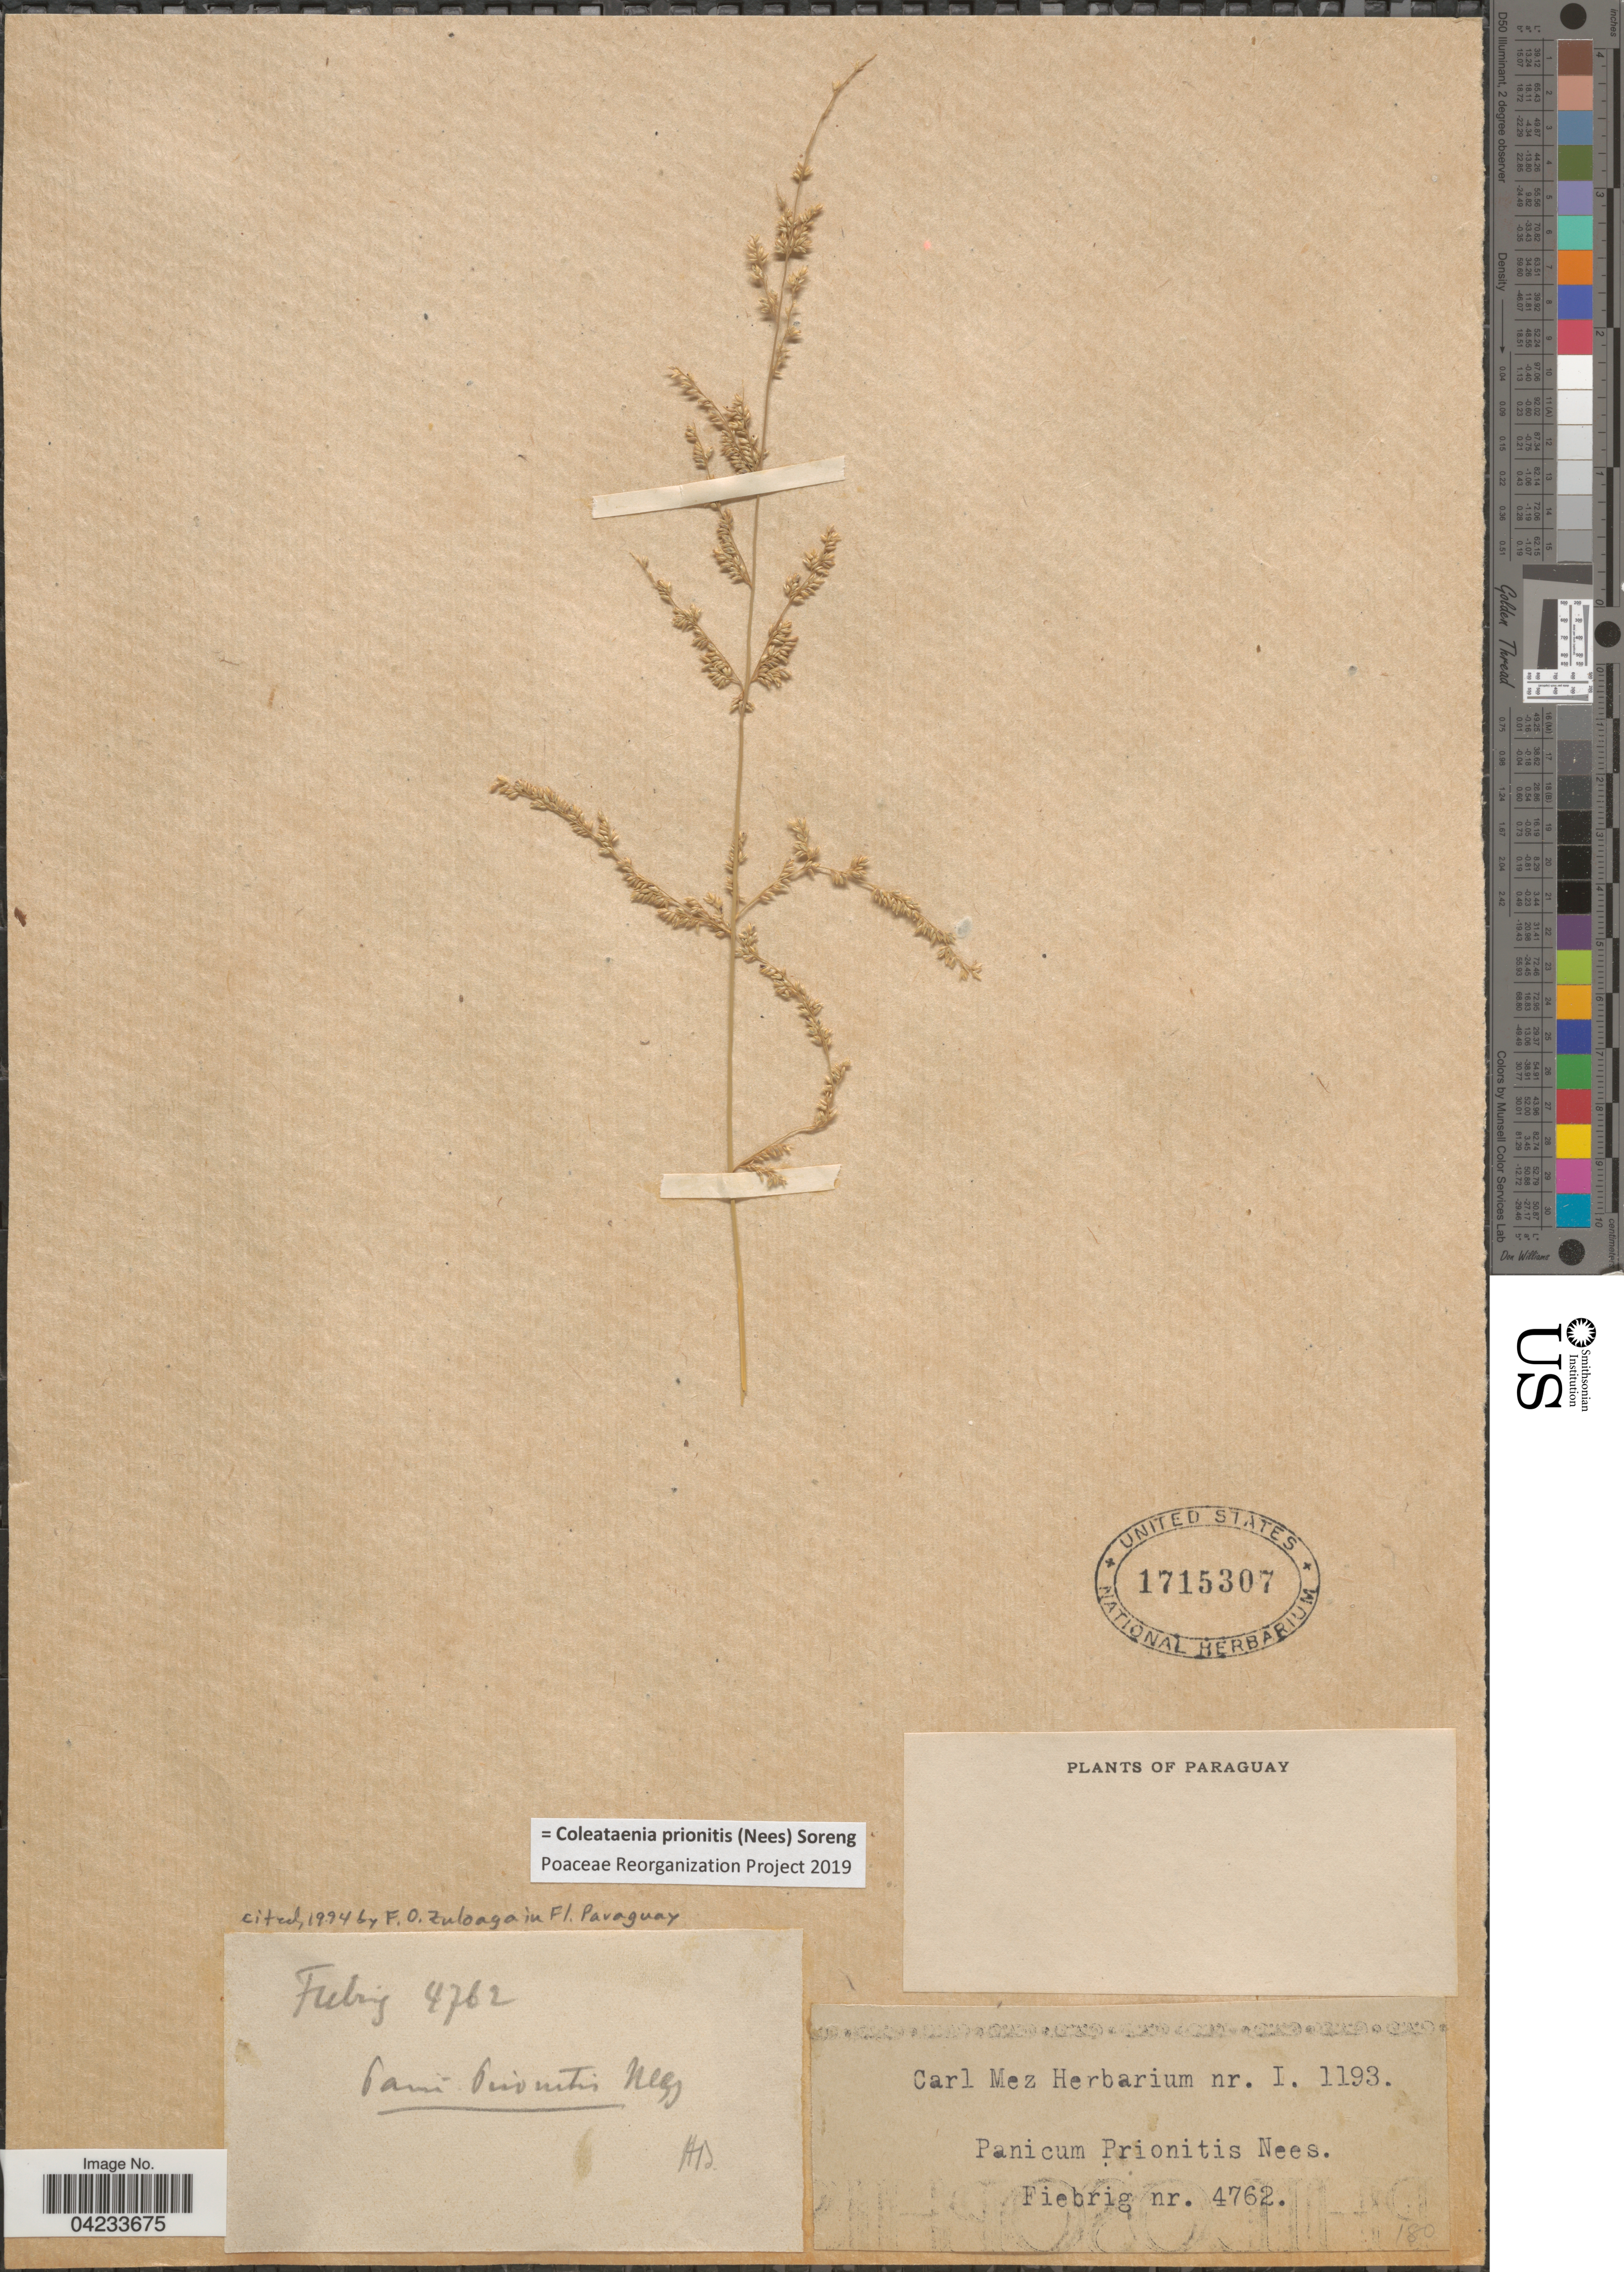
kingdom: Plantae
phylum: Tracheophyta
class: Liliopsida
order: Poales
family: Poaceae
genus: Coleataenia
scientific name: Coleataenia prionitis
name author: (Nees) Soreng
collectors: Fiebrig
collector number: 4762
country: Paraguay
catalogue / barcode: US 1715307